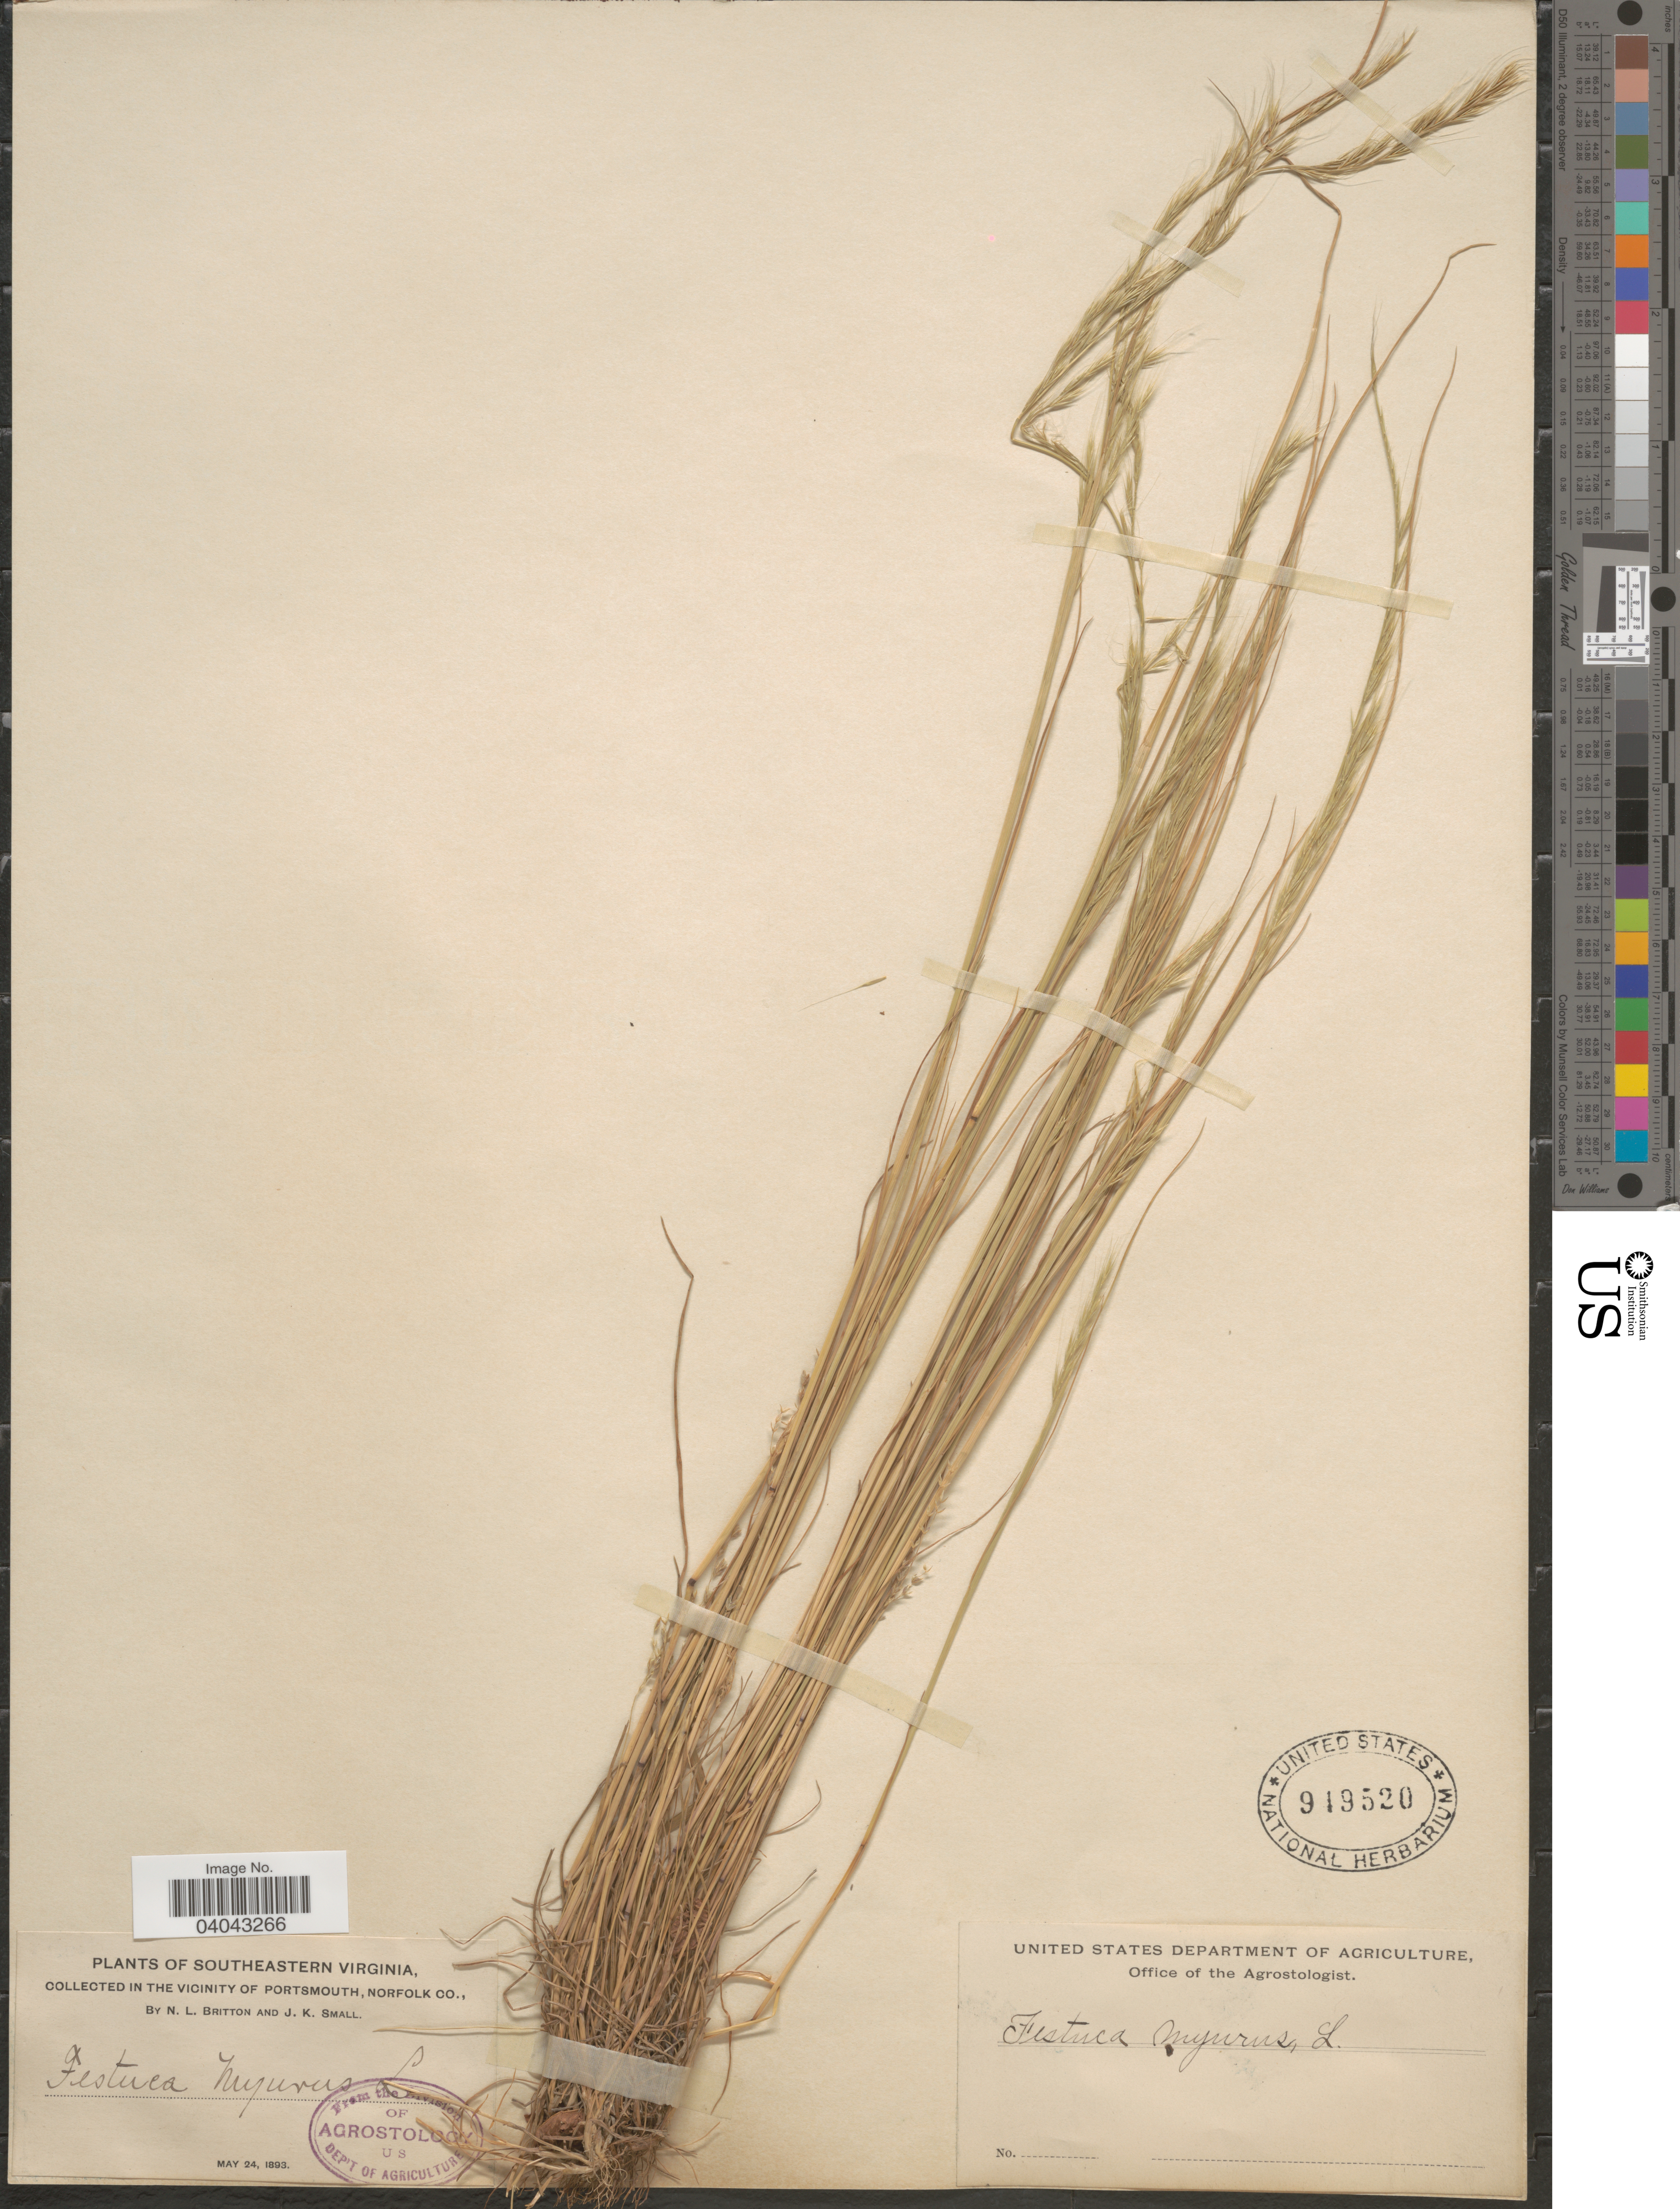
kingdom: Plantae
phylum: Tracheophyta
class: Liliopsida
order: Poales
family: Poaceae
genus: Festuca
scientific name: Festuca myuros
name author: L.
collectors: Mrs. N. L. Britton & J. K. Small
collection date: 1893-05-24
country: United States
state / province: Virginia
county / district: City of Portsmouth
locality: Southeastern Virginia. In the vicinity of Portsmouth, Norfolk Co.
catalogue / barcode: US 949520